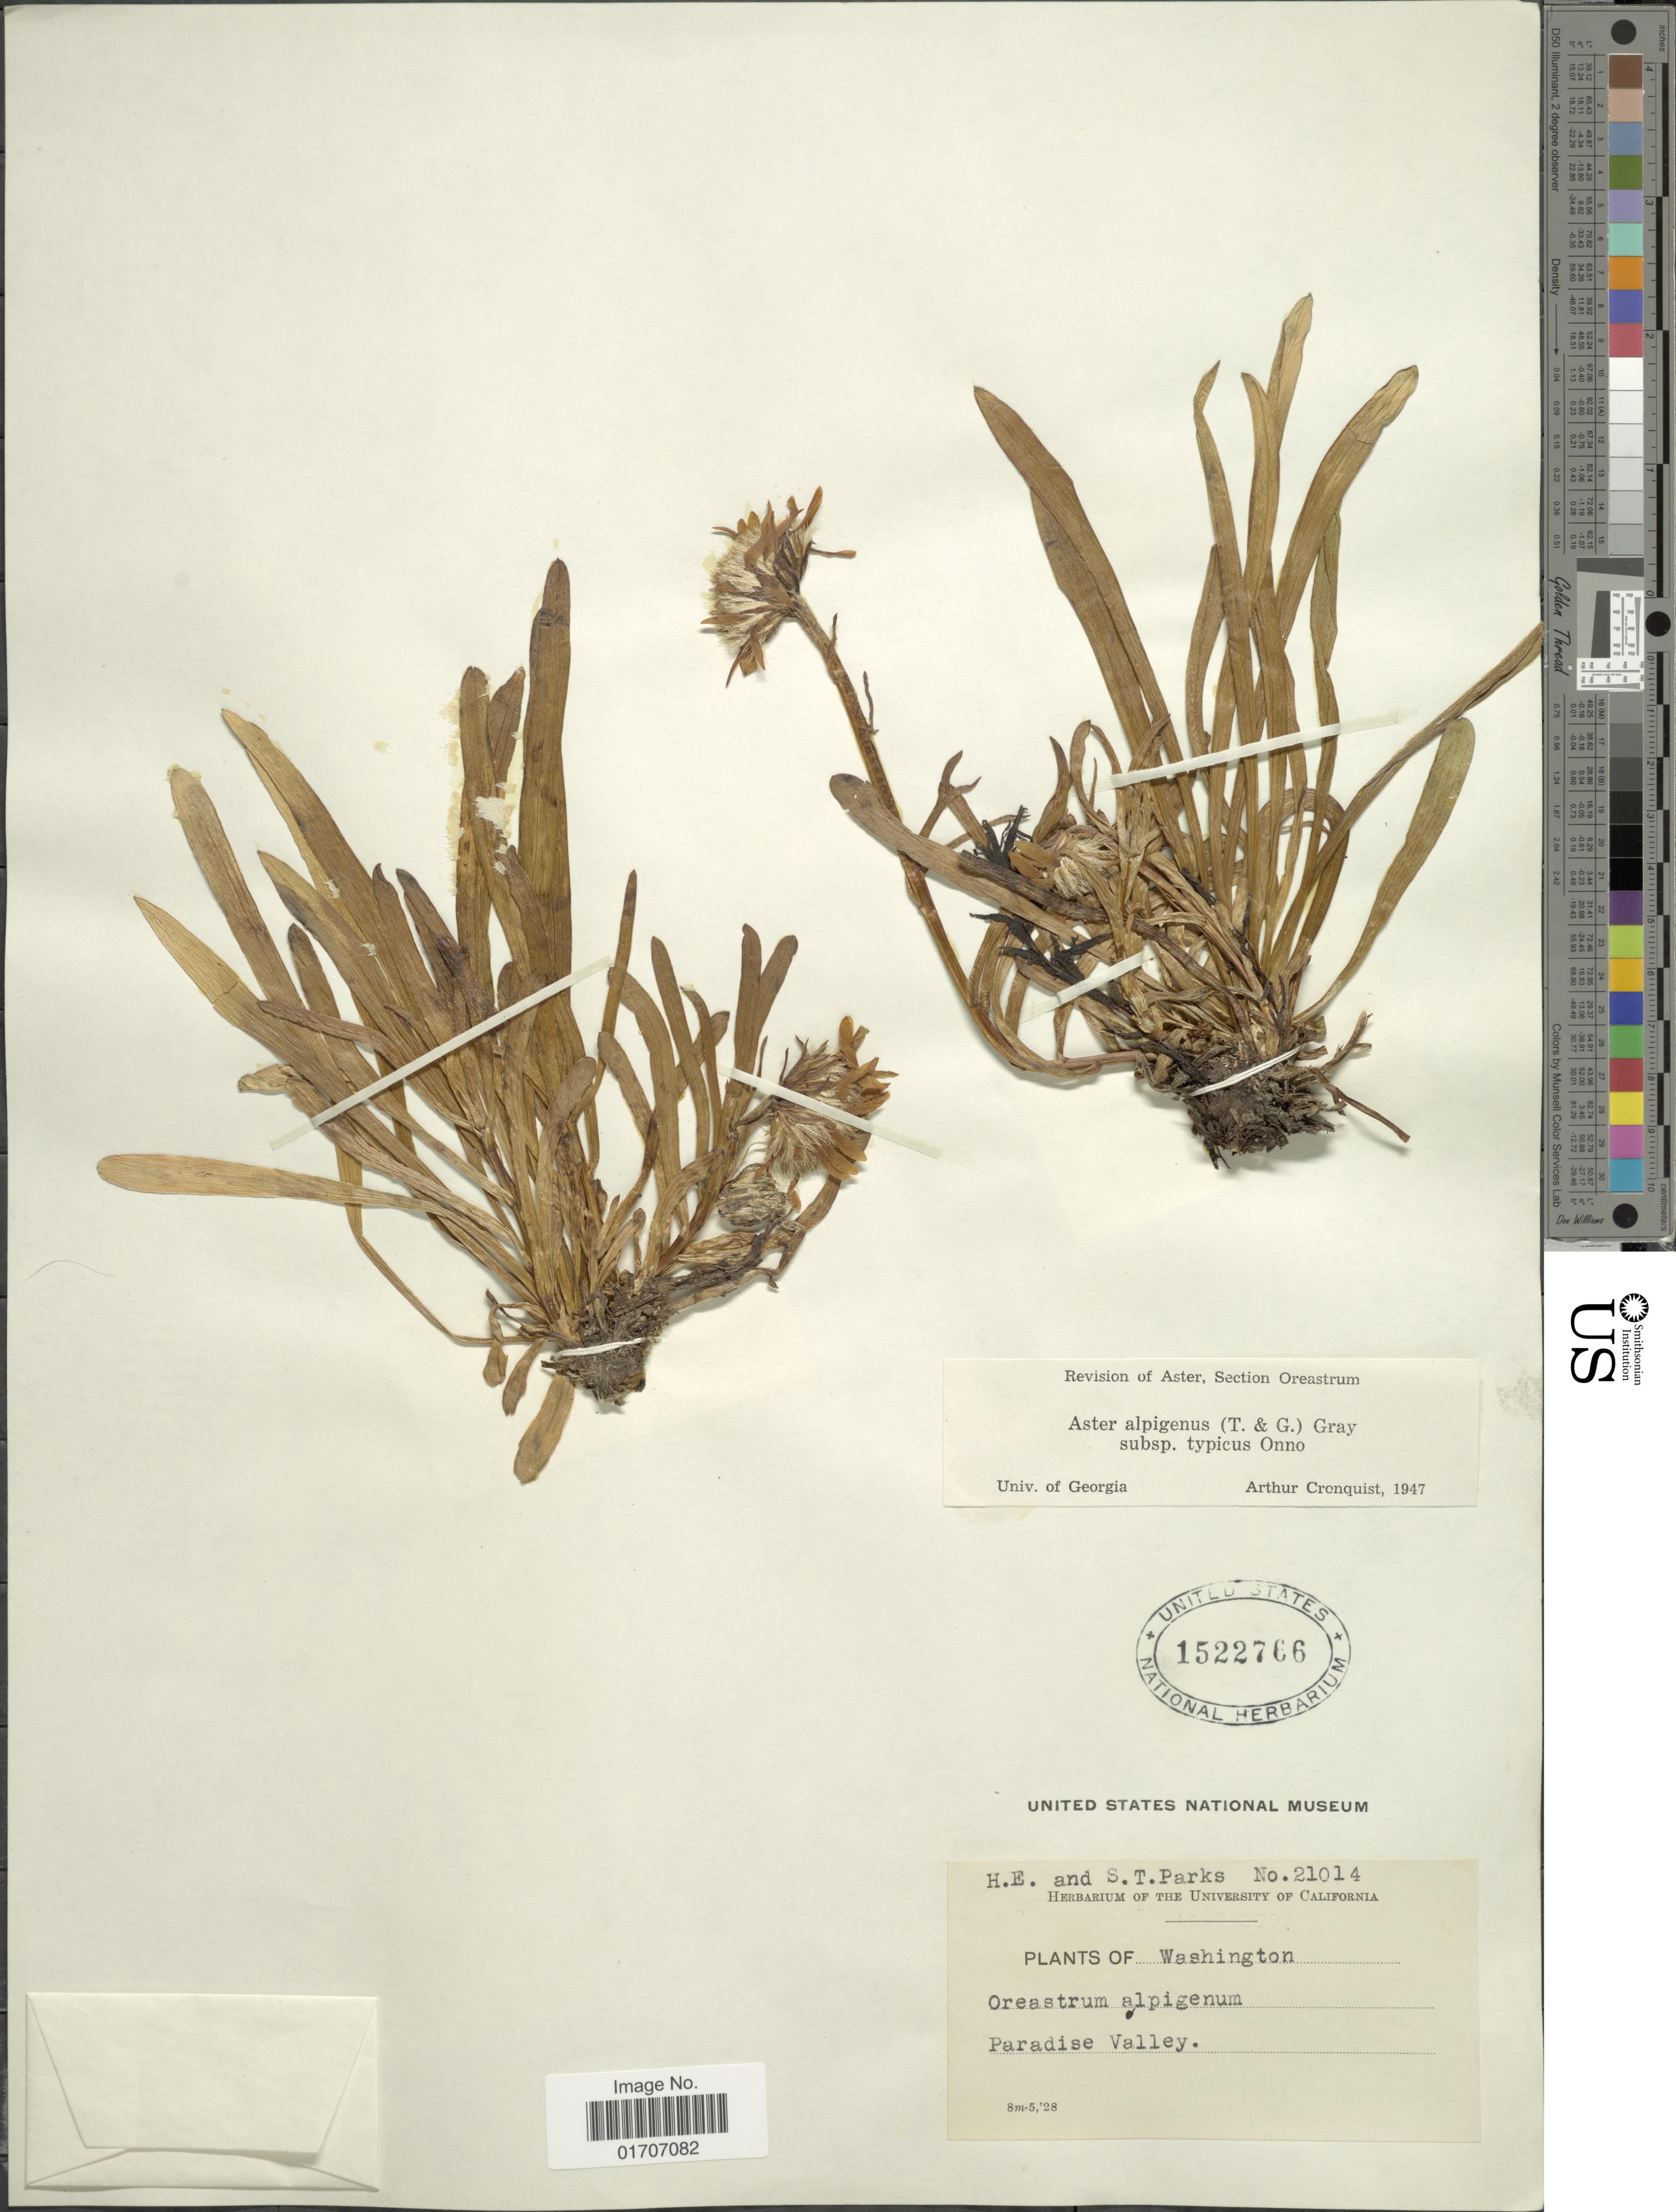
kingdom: Plantae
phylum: Tracheophyta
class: Magnoliopsida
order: Asterales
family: Asteraceae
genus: Oreostemma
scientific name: Oreostemma alpigenum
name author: (Torr. & A. Gray) Greene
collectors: H. E. Parks & S. Parks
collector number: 21014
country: United States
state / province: Washington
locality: Paradise Valley.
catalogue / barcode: US 1522766